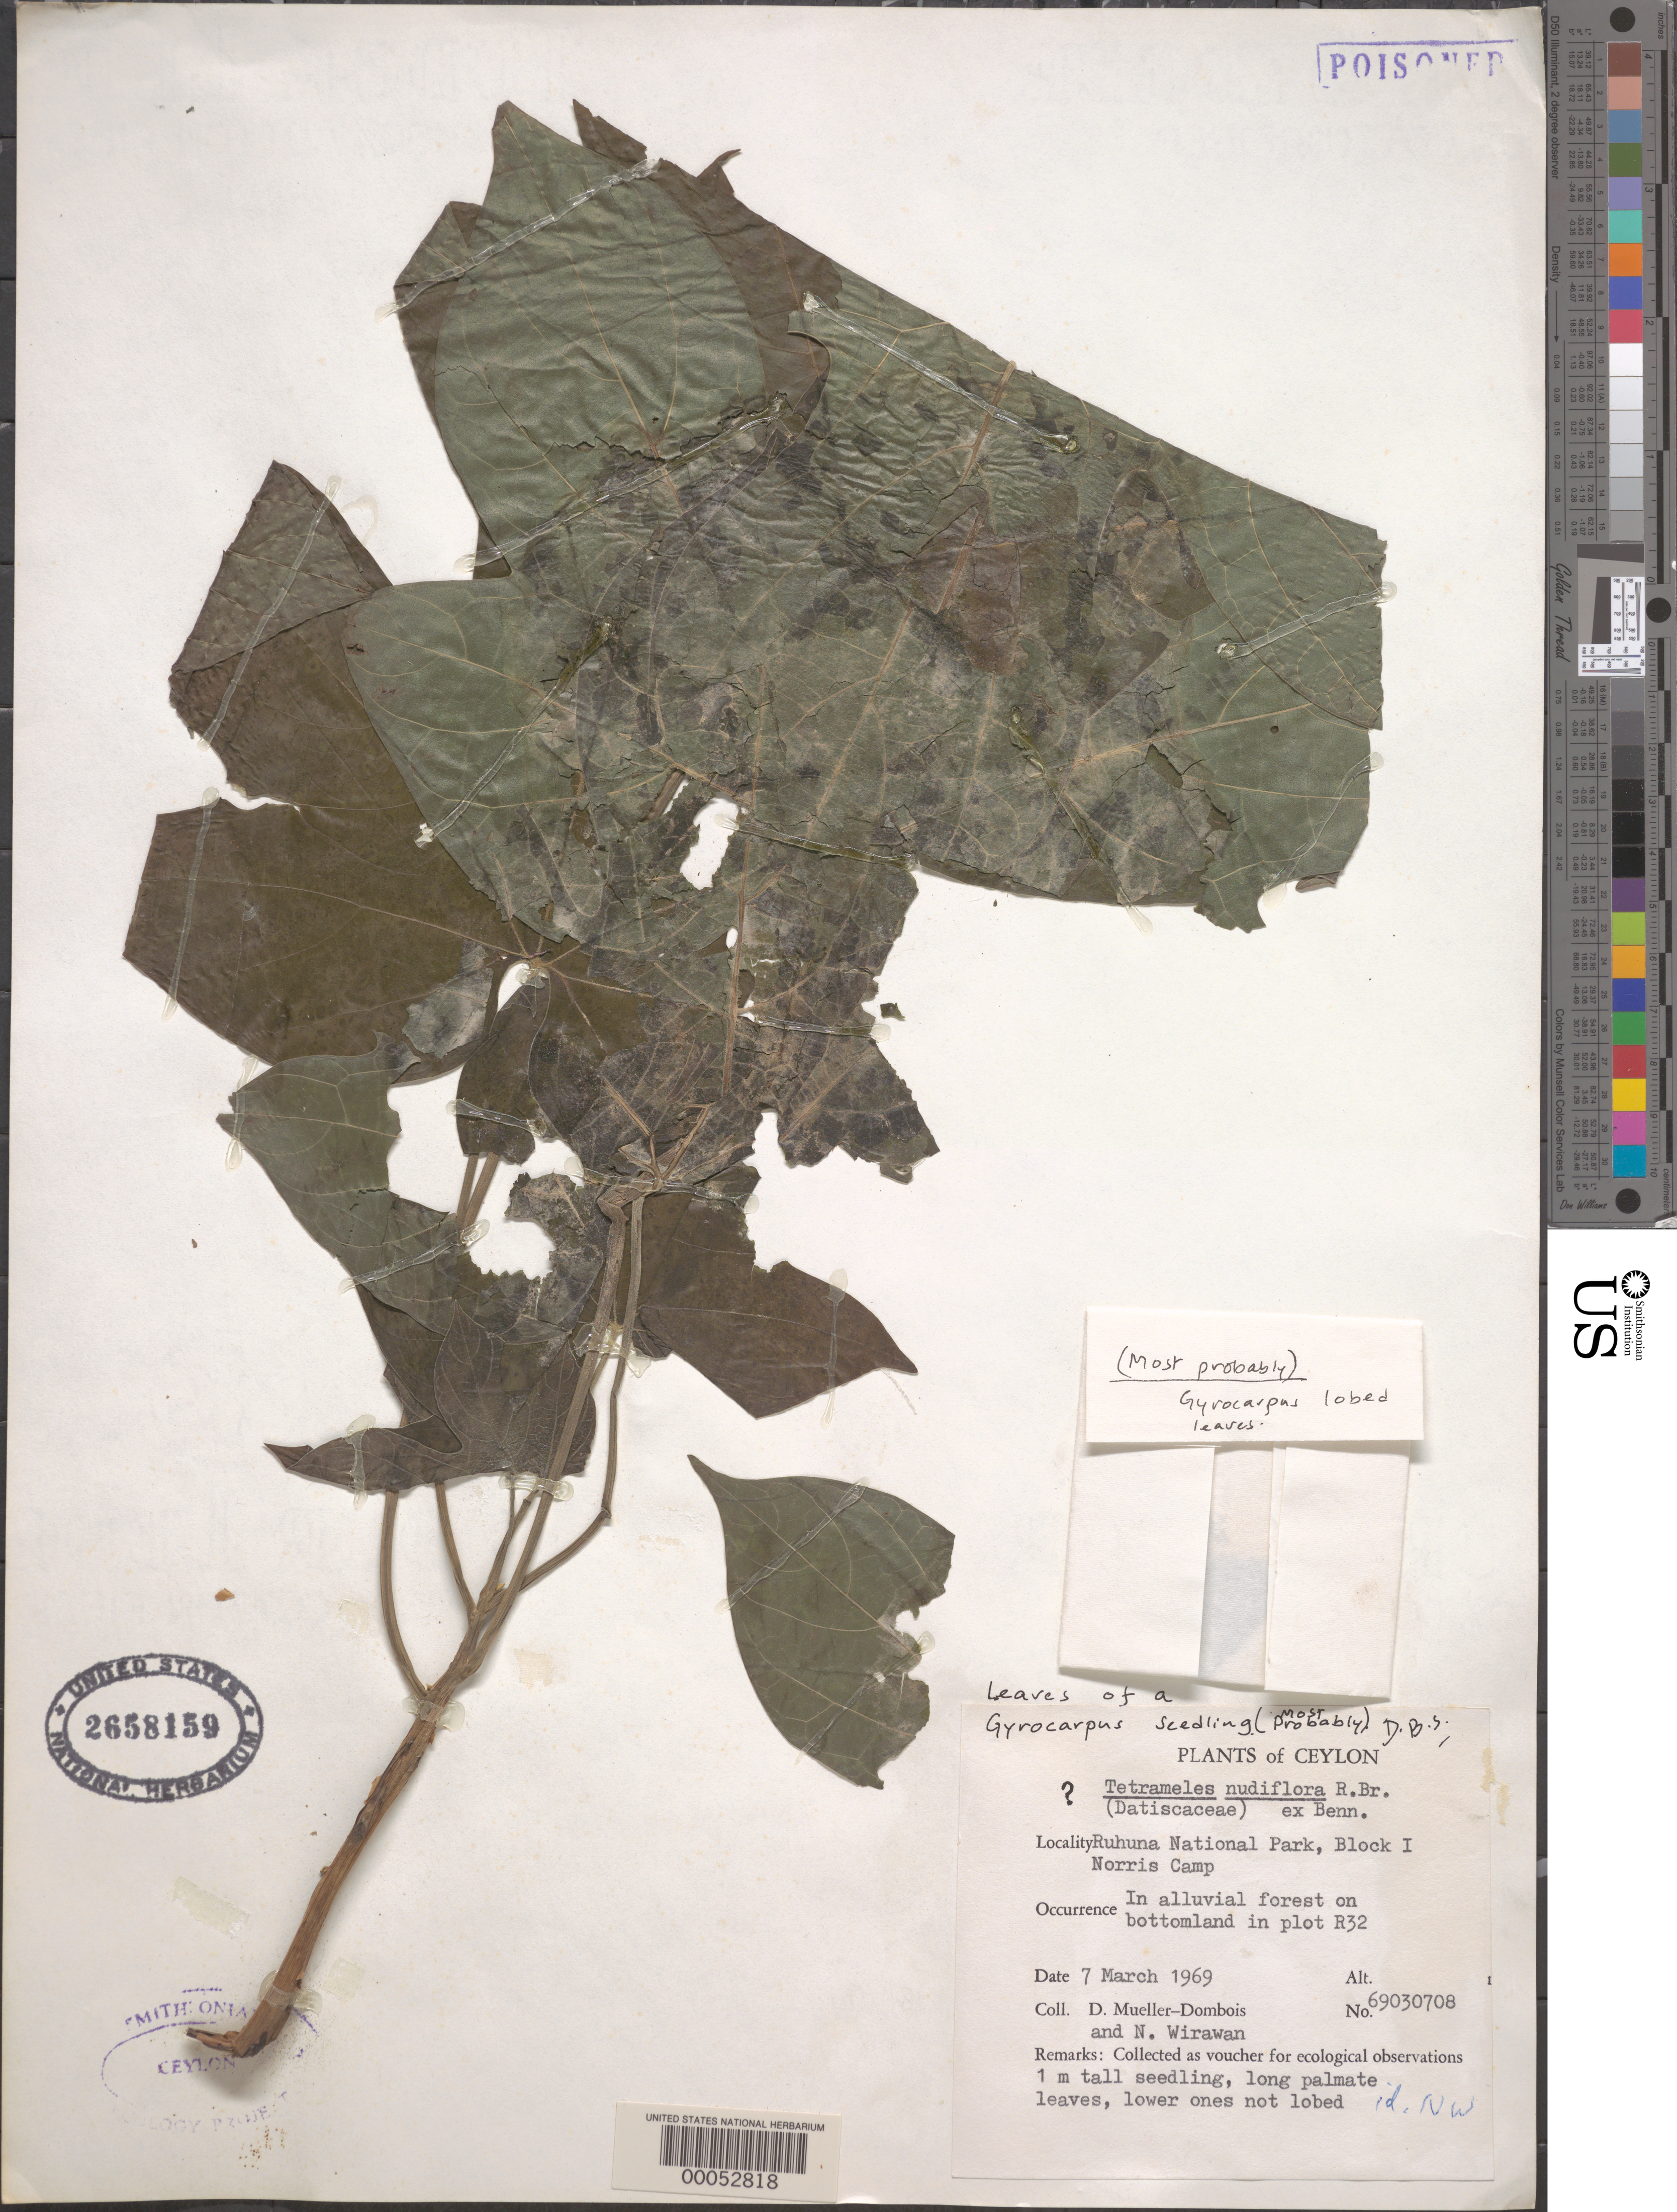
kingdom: Plantae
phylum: Tracheophyta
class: Magnoliopsida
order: Cucurbitales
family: Tetramelaceae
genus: Tetrameles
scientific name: Tetrameles nudiflora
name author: R. Br.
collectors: D. Mueller-Dombois & N. Wirawan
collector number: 69030708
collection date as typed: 07 Mar 1969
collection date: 1969-03-07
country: Sri Lanka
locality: Ruhuna national park, block i norris camp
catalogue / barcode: US 2658159